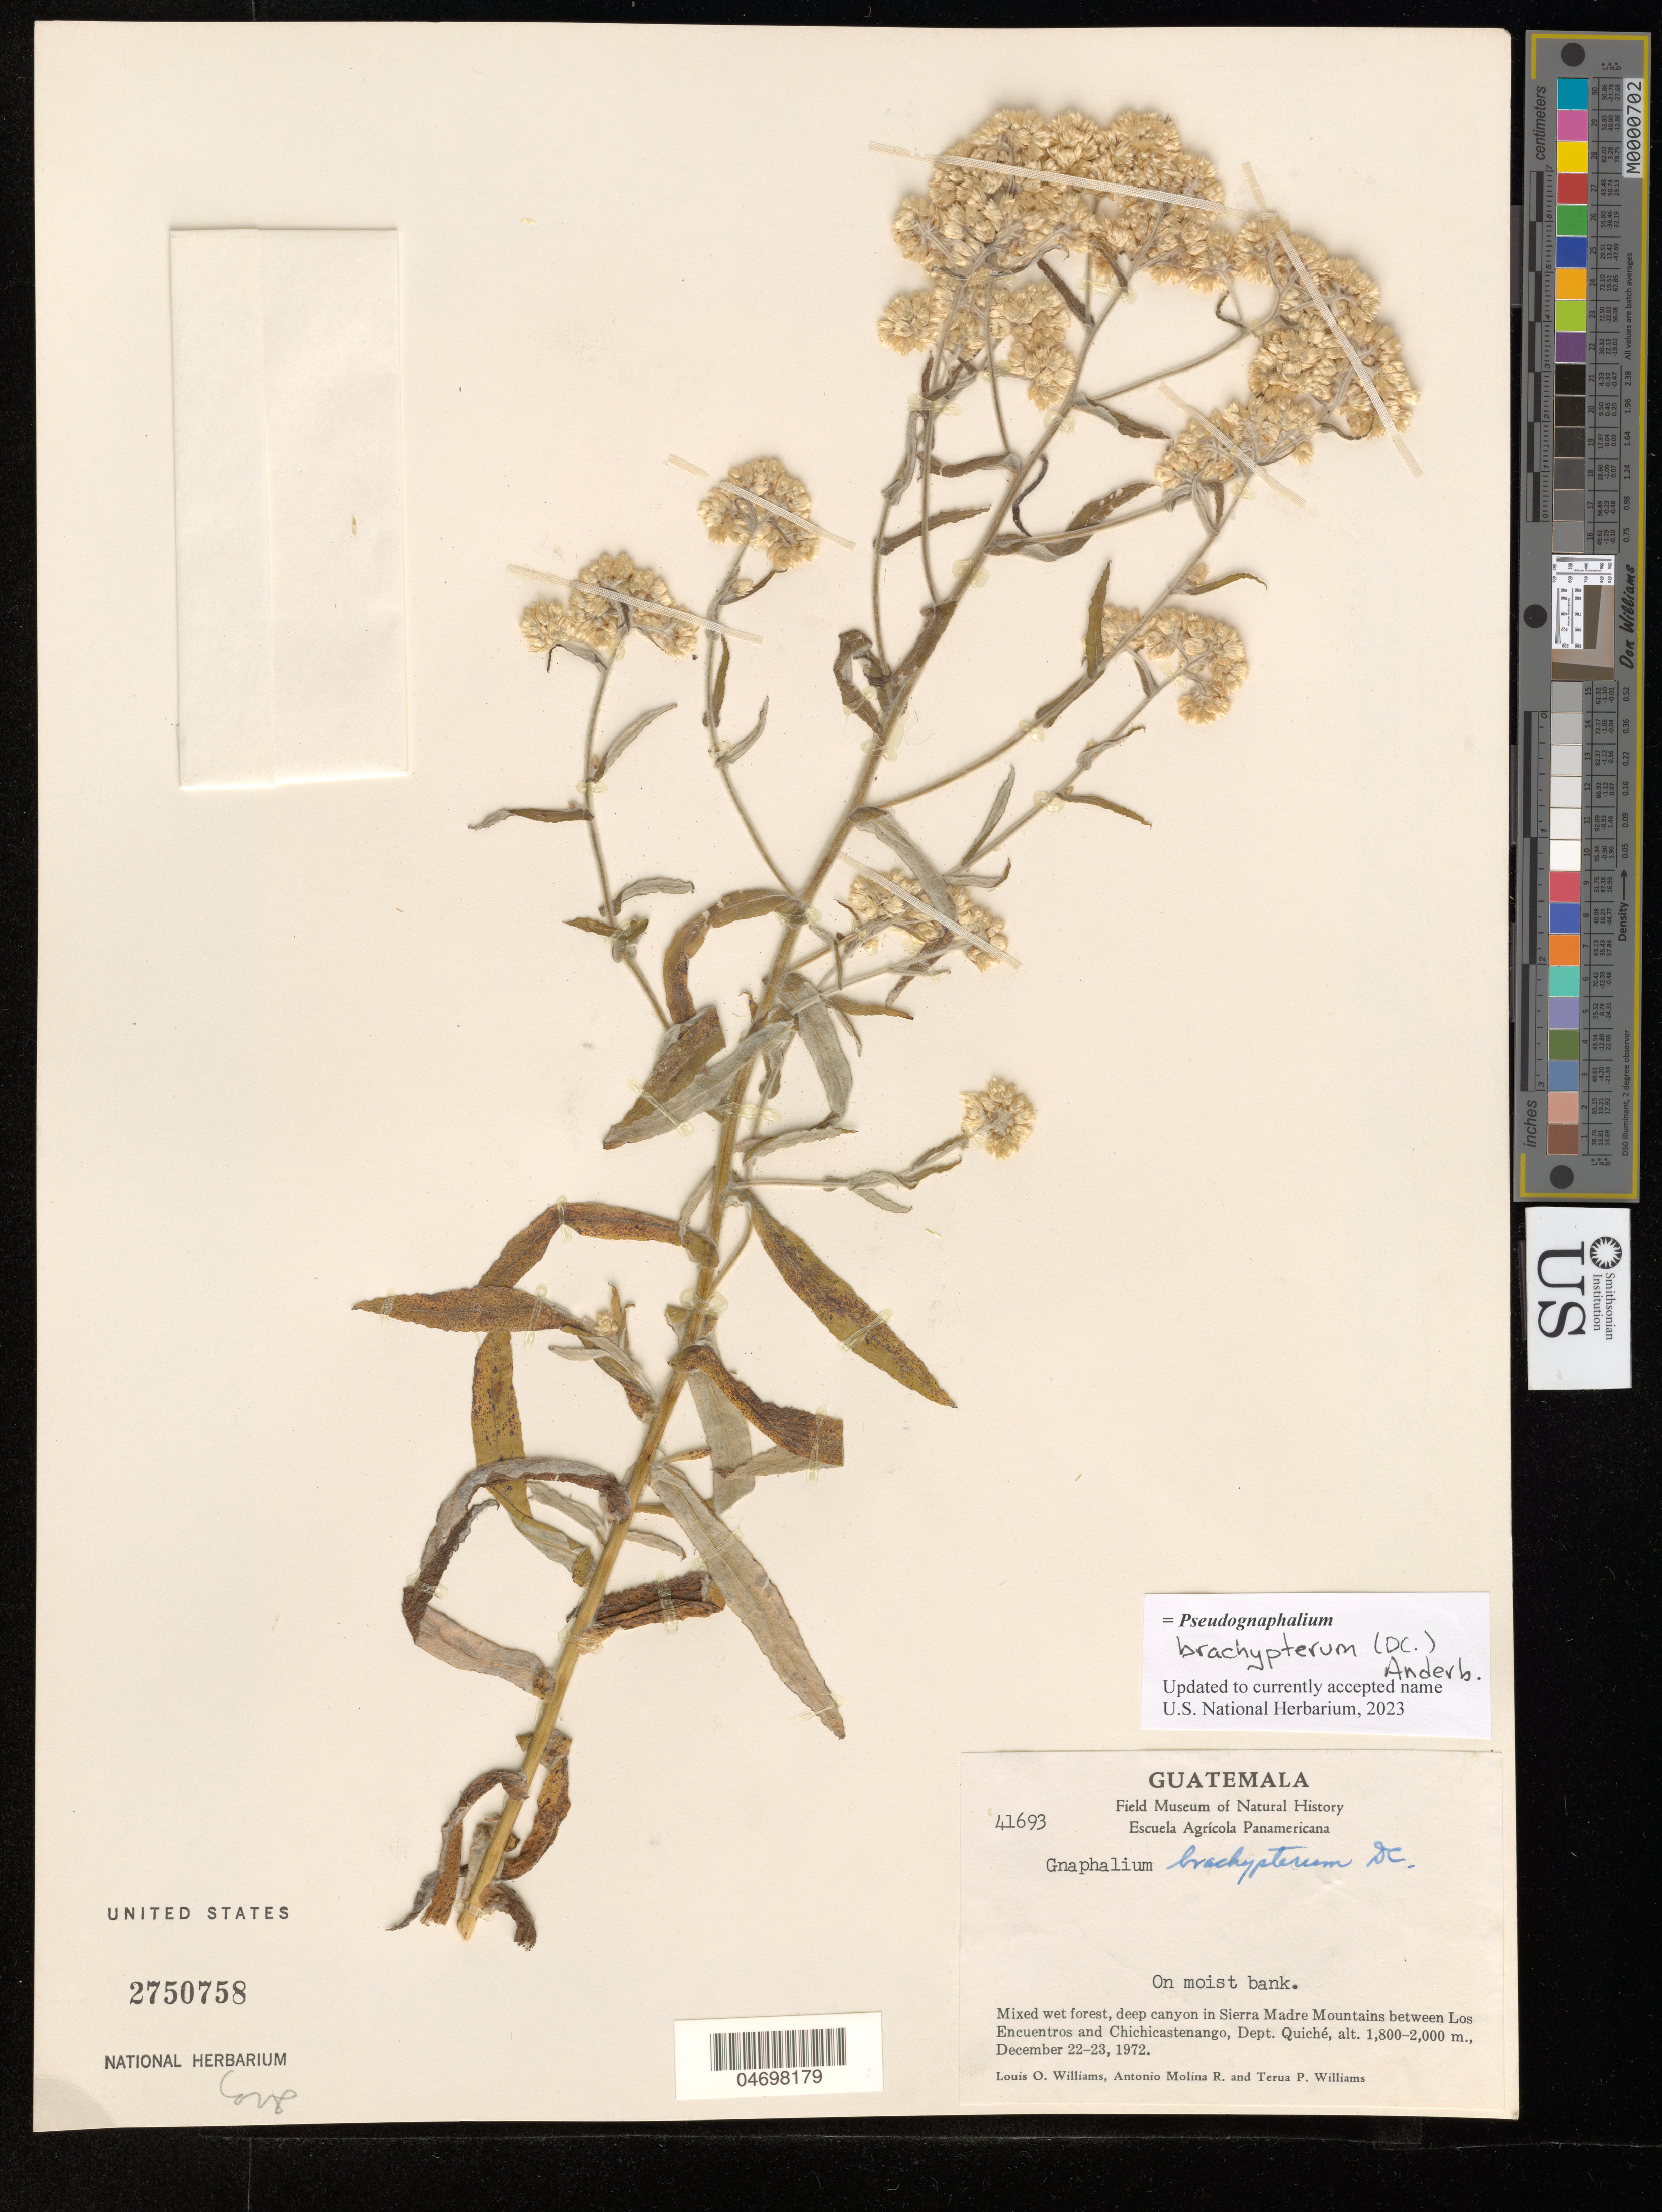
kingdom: Plantae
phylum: Tracheophyta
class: Magnoliopsida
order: Asterales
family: Asteraceae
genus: Pseudognaphalium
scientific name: Pseudognaphalium brachypterum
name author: (DC.) Anderb.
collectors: L. O. Williams, A. Molina R. & T. P. Williams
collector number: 41693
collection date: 1972-12-22/1972-12-23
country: Guatemala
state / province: El Quiché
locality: Deep canyon in Sierra Madre Mountains between Los Encuentros and Chichicastenango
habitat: Mixed wet forest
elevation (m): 1800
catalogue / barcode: US 2750758